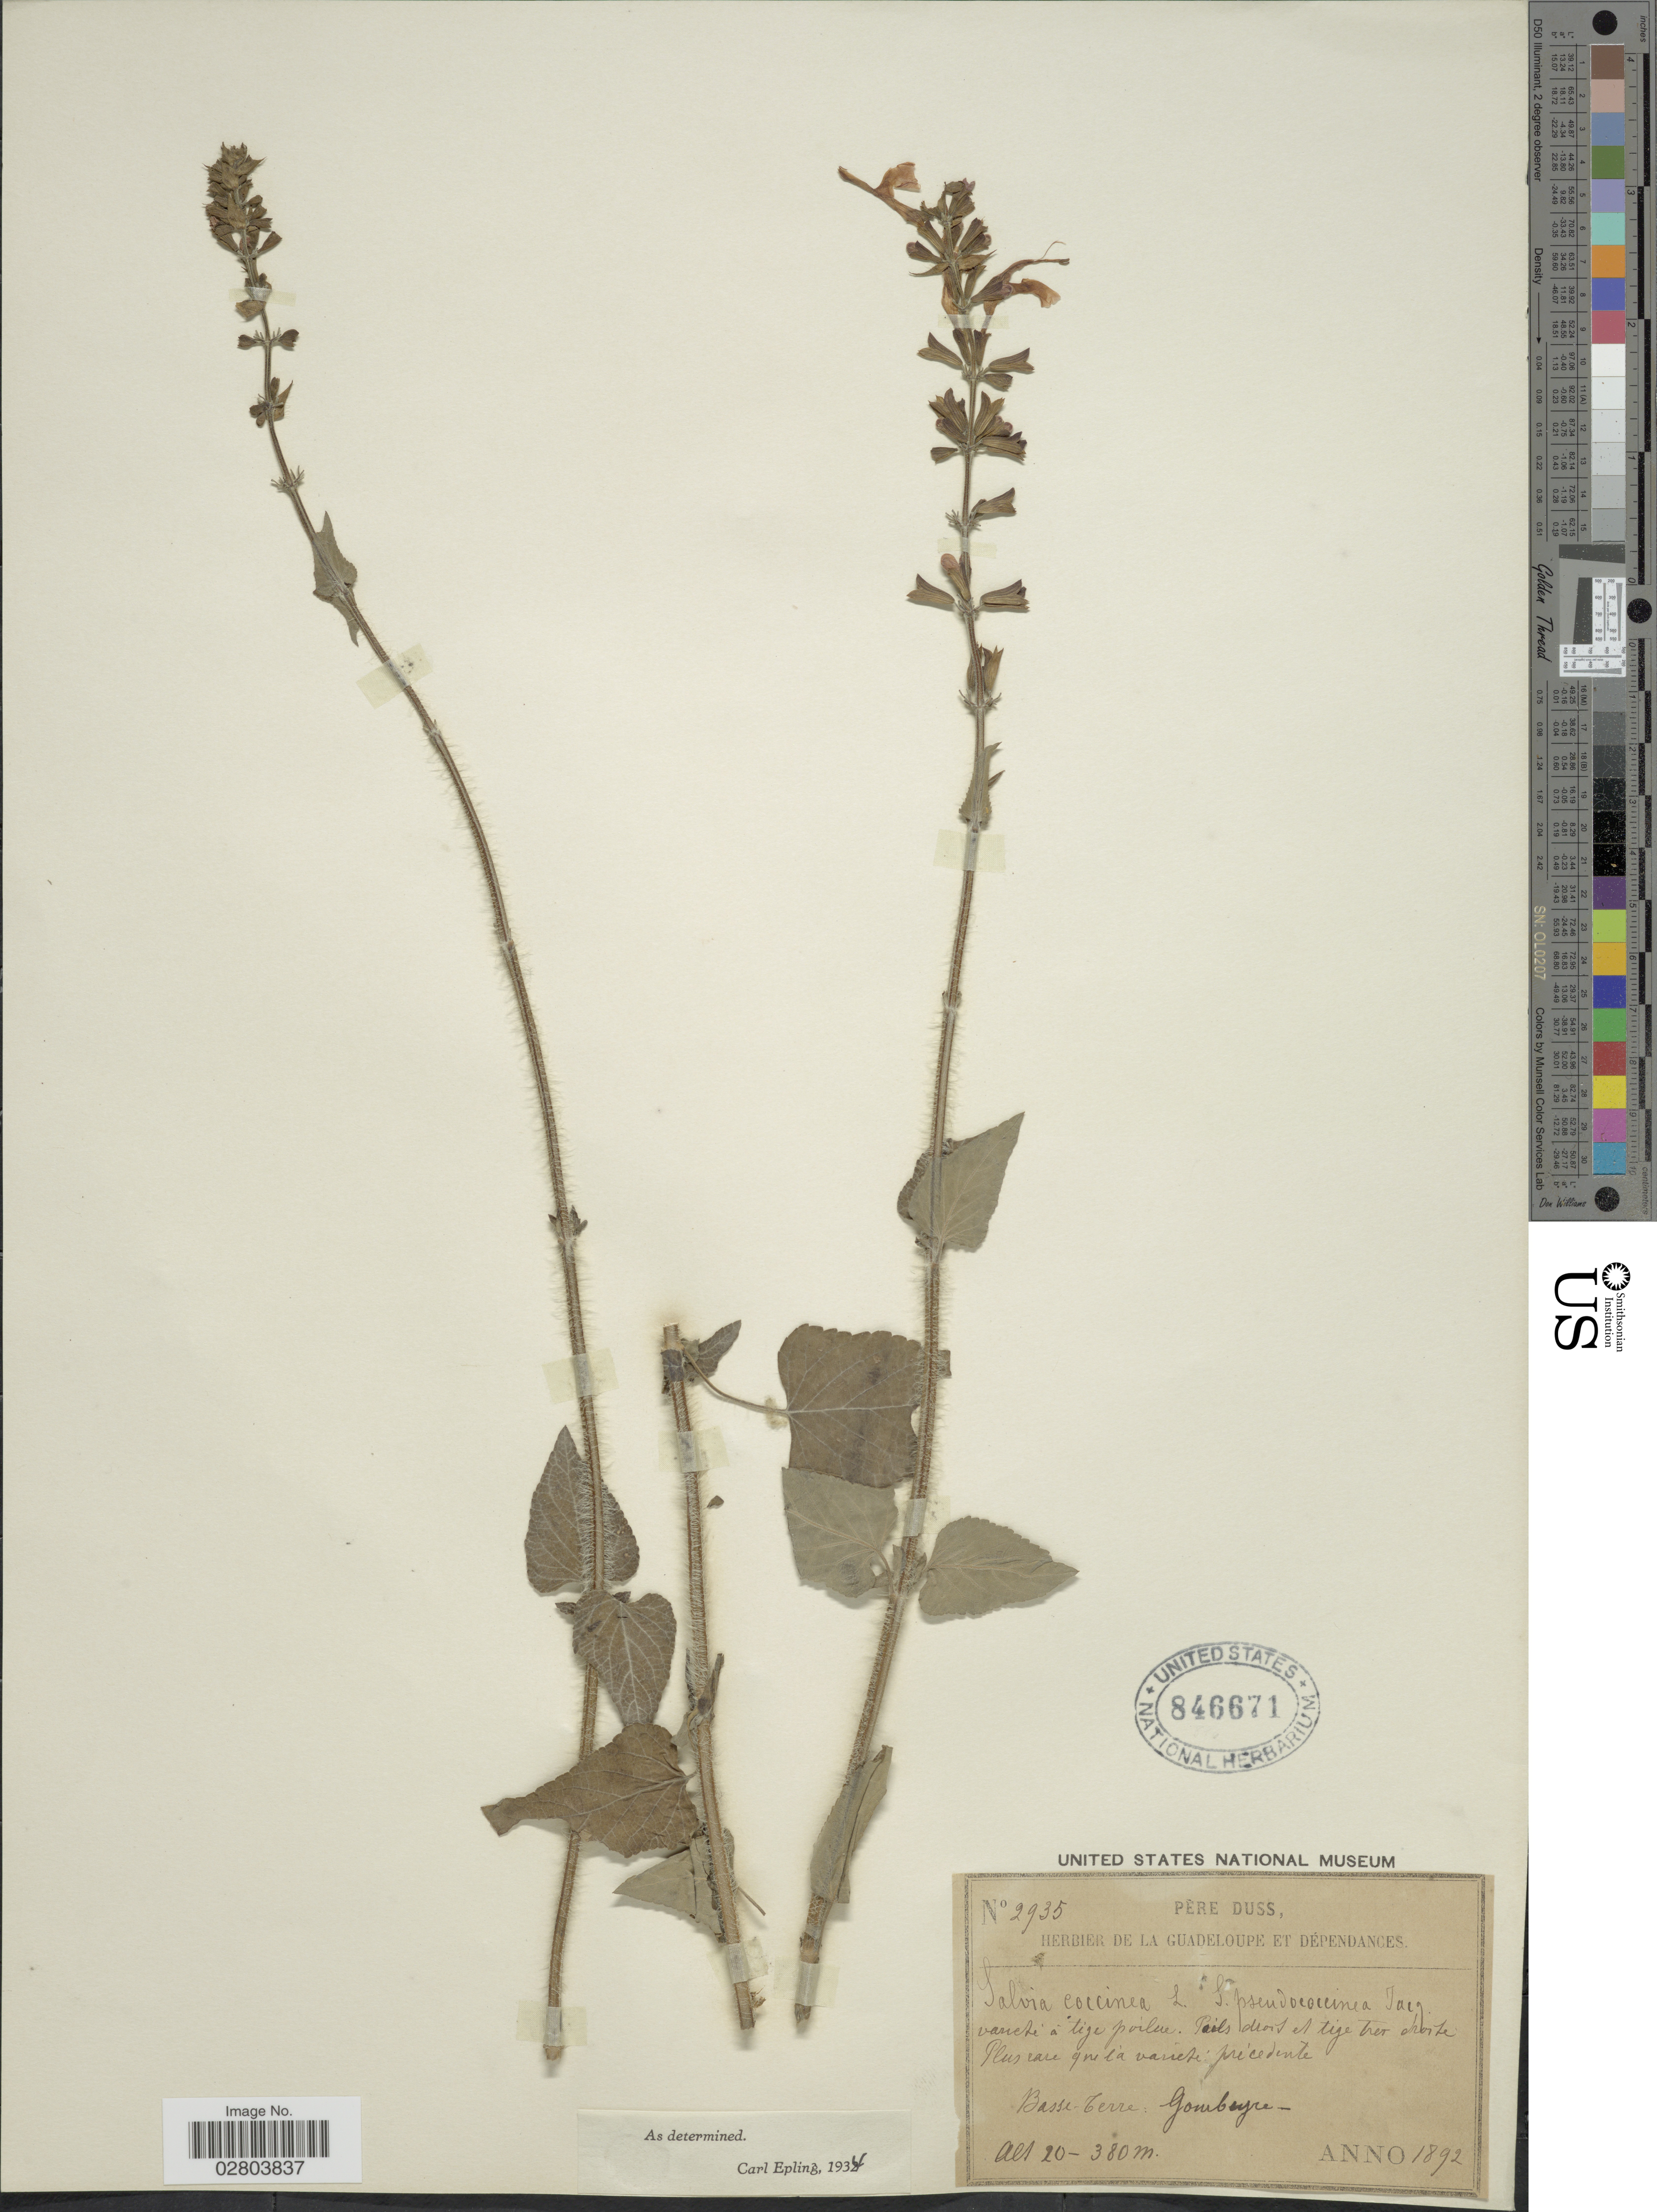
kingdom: Plantae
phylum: Tracheophyta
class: Magnoliopsida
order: Lamiales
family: Lamiaceae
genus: Salvia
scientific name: Salvia coccinea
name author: Etlinger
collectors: Père Duss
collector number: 2935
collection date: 1892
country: Guadeloupe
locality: Basse-Terre: Gombeyre.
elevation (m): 20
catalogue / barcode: US 846671